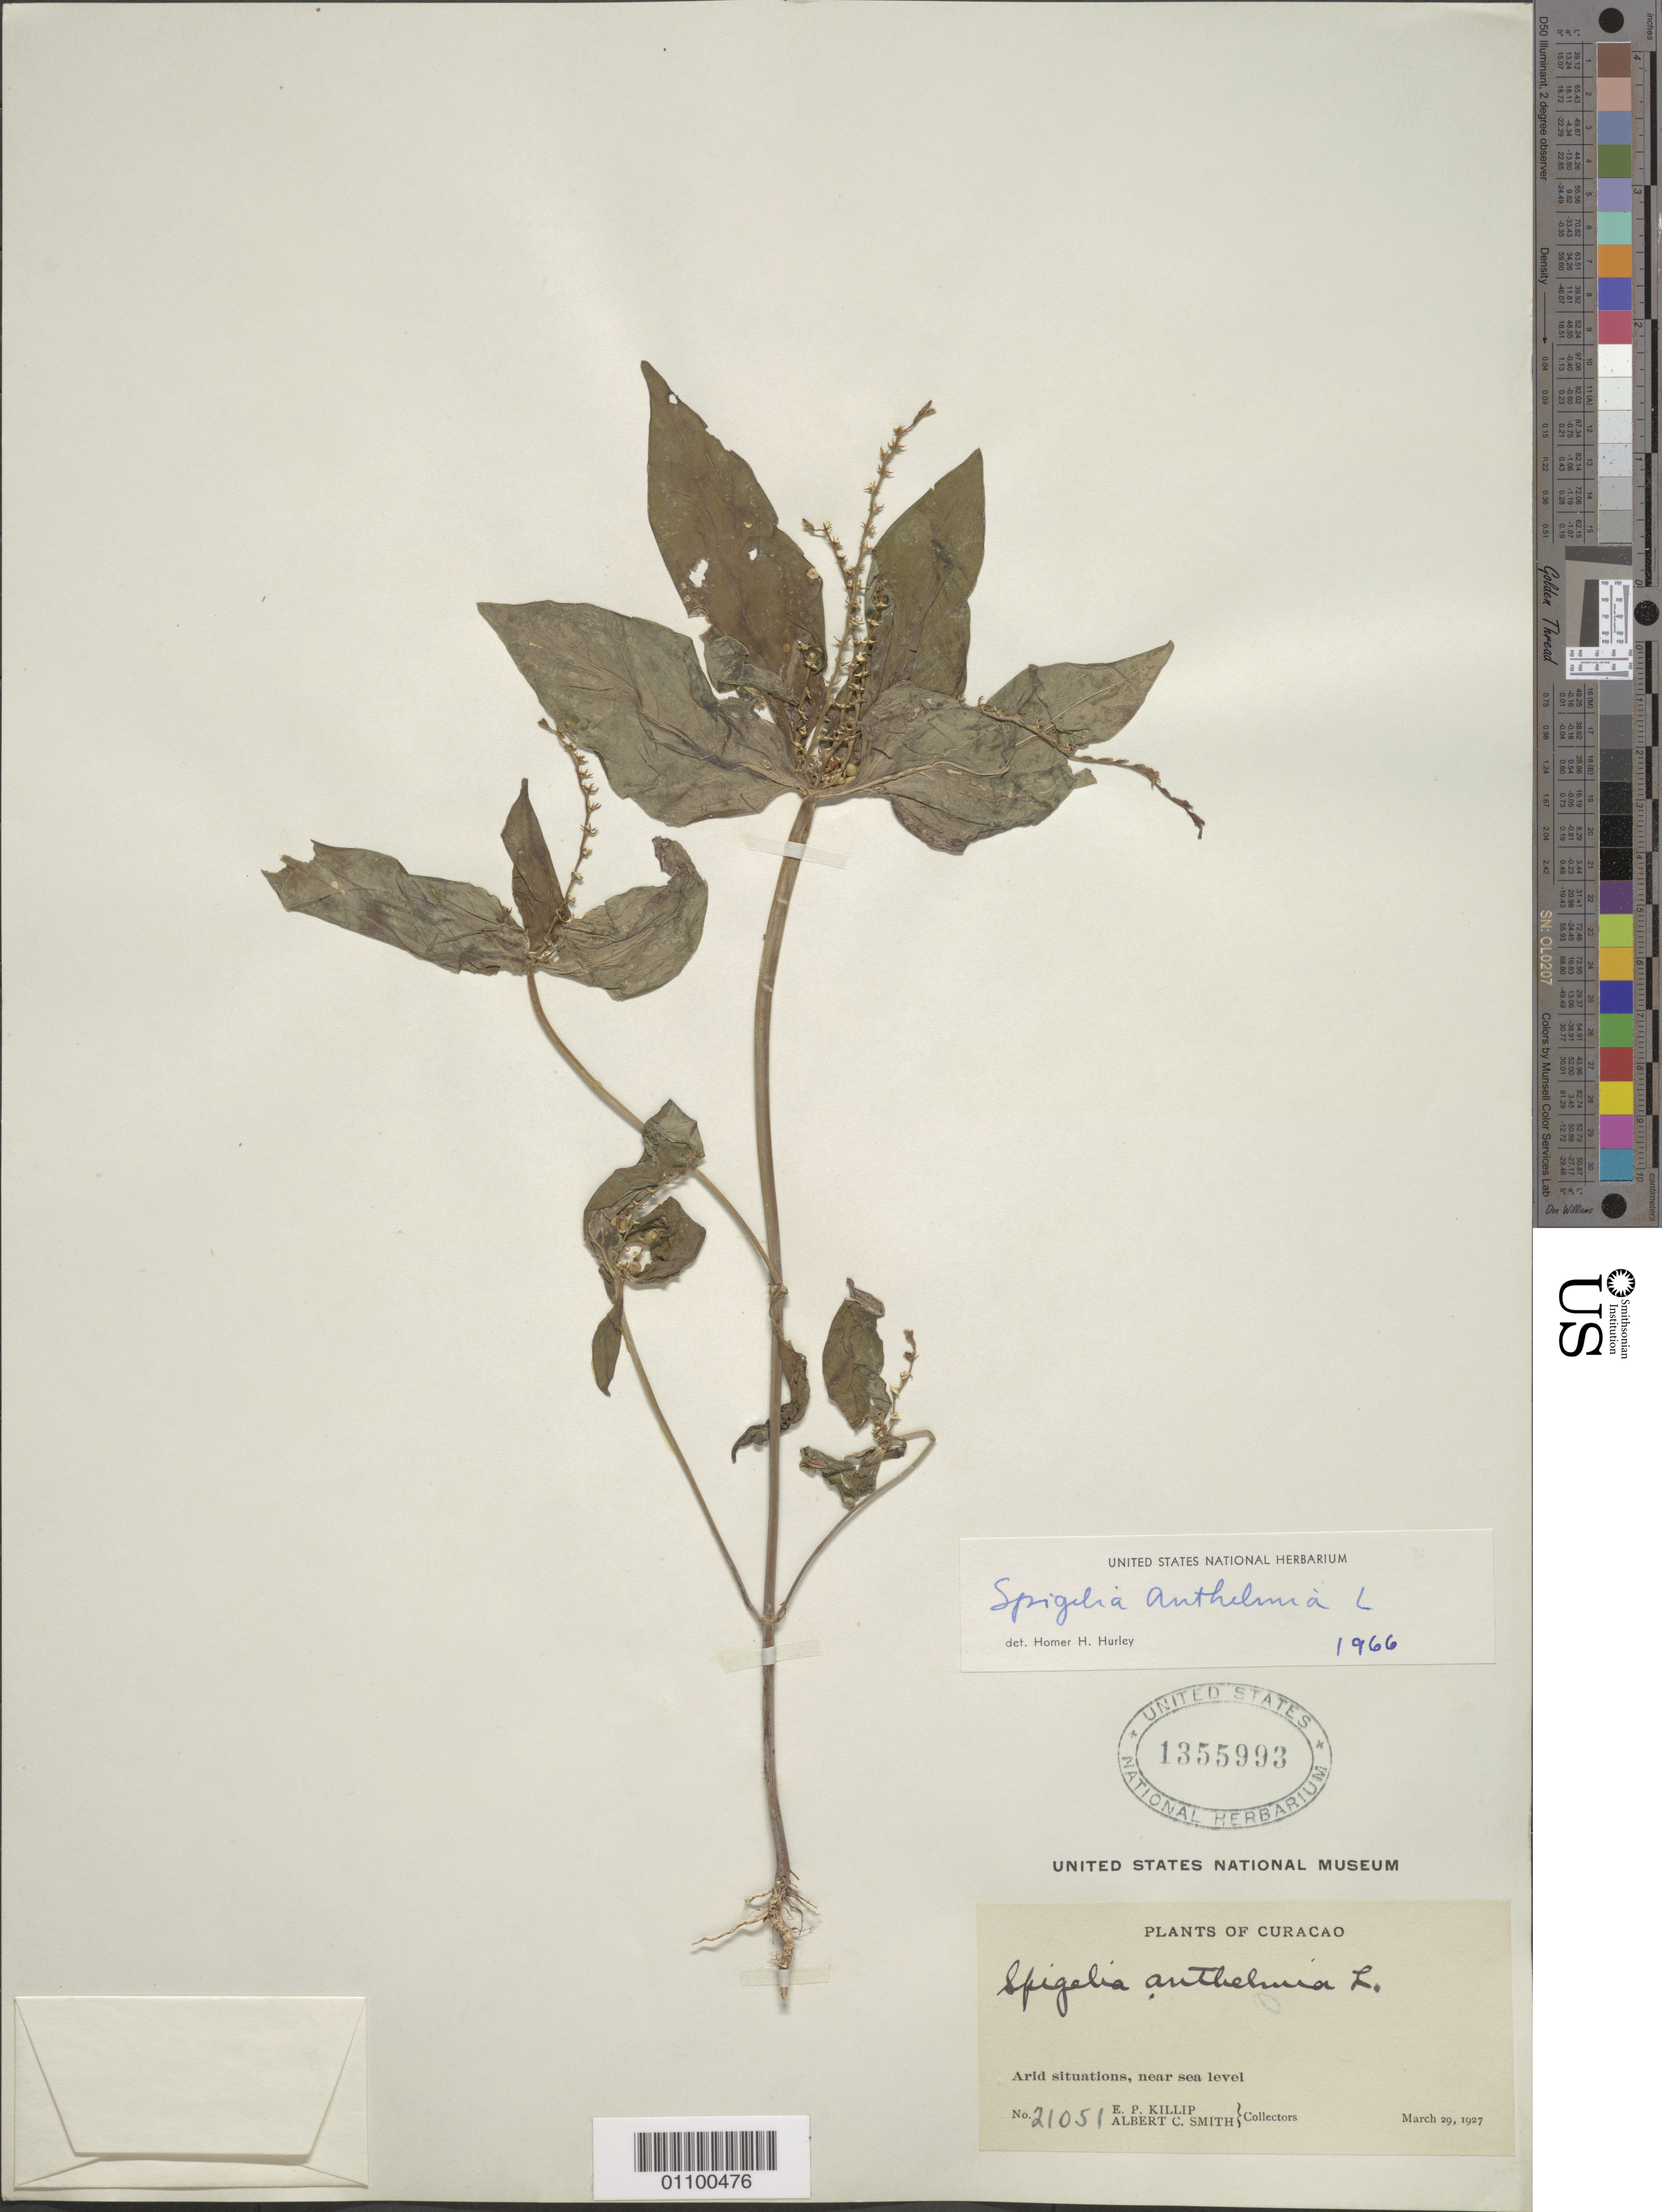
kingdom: Plantae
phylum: Tracheophyta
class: Magnoliopsida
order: Gentianales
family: Loganiaceae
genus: Spigelia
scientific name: Spigelia anthelmia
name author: L.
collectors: E. P. Killip & A. C. Smith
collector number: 21051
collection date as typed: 29 Mar 1927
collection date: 1927-03-29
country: Curaçao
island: Curaçao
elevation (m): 0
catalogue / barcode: US 1355993